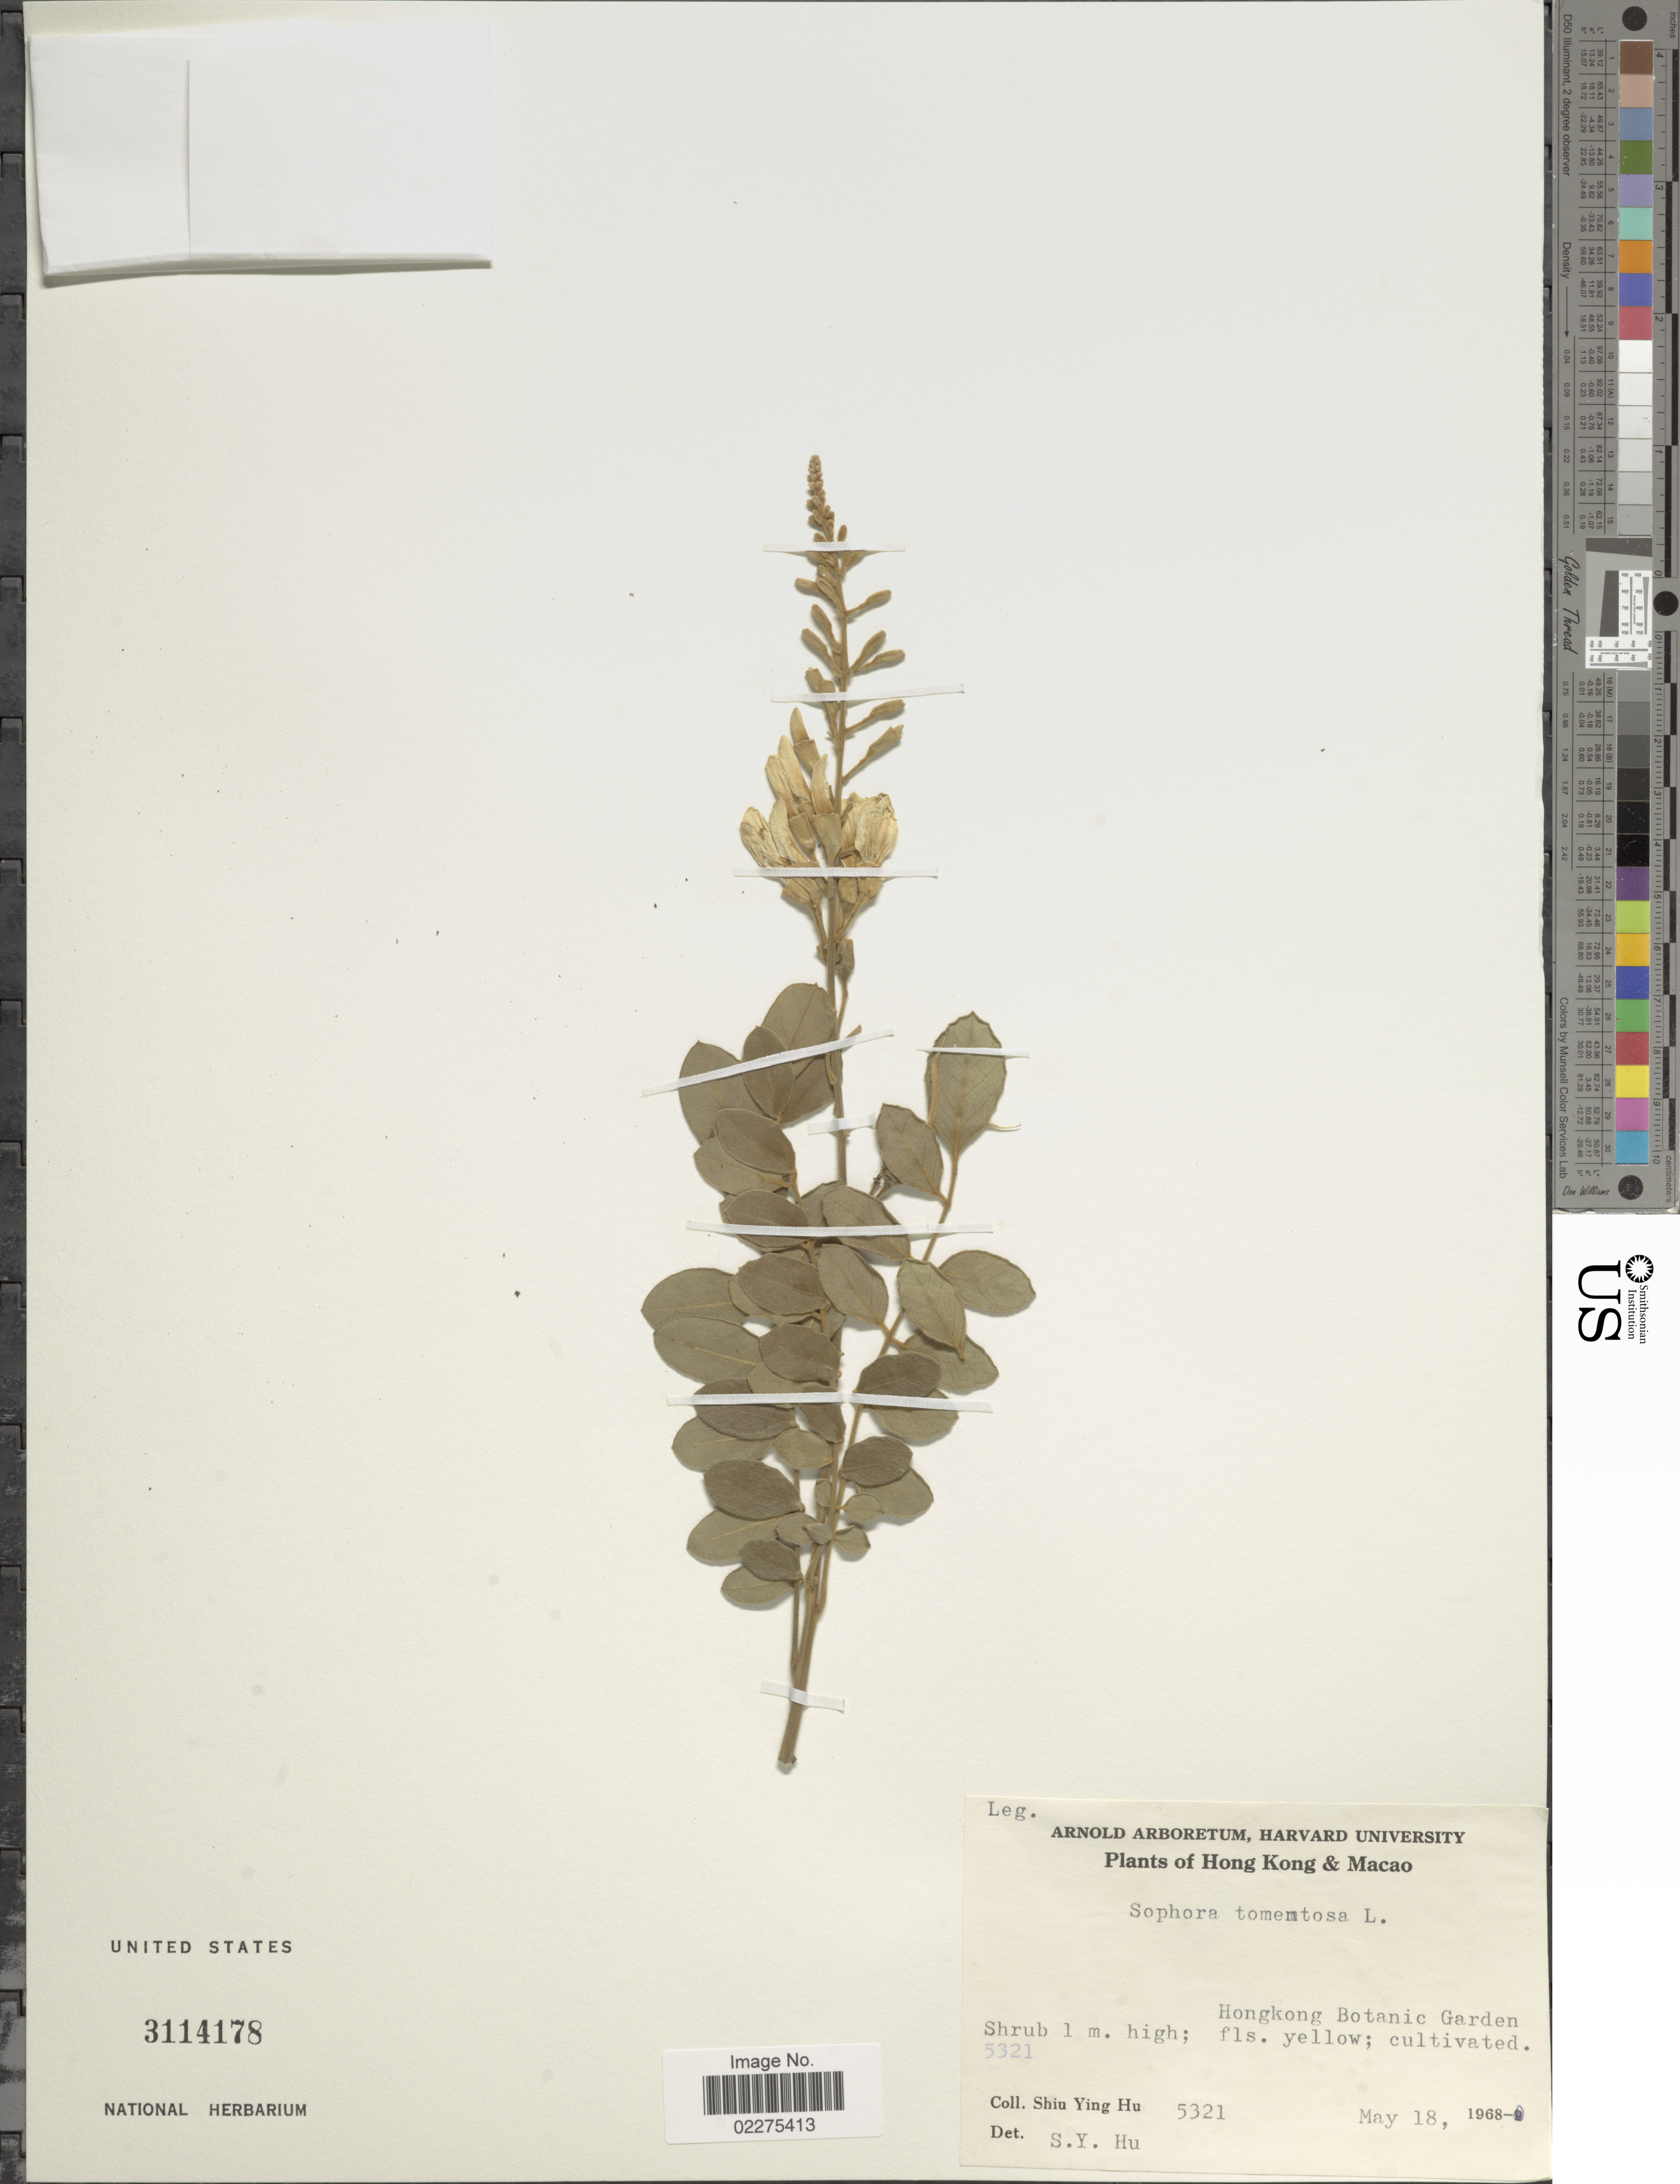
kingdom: Plantae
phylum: Tracheophyta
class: Magnoliopsida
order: Fabales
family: Fabaceae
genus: Sophora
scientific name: Sophora tomentosa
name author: L.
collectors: S. Y. Hu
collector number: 5321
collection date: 1968-05-18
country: China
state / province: Hong Kong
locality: Hongkong Botanic Garden, Macao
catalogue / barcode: US 3114178